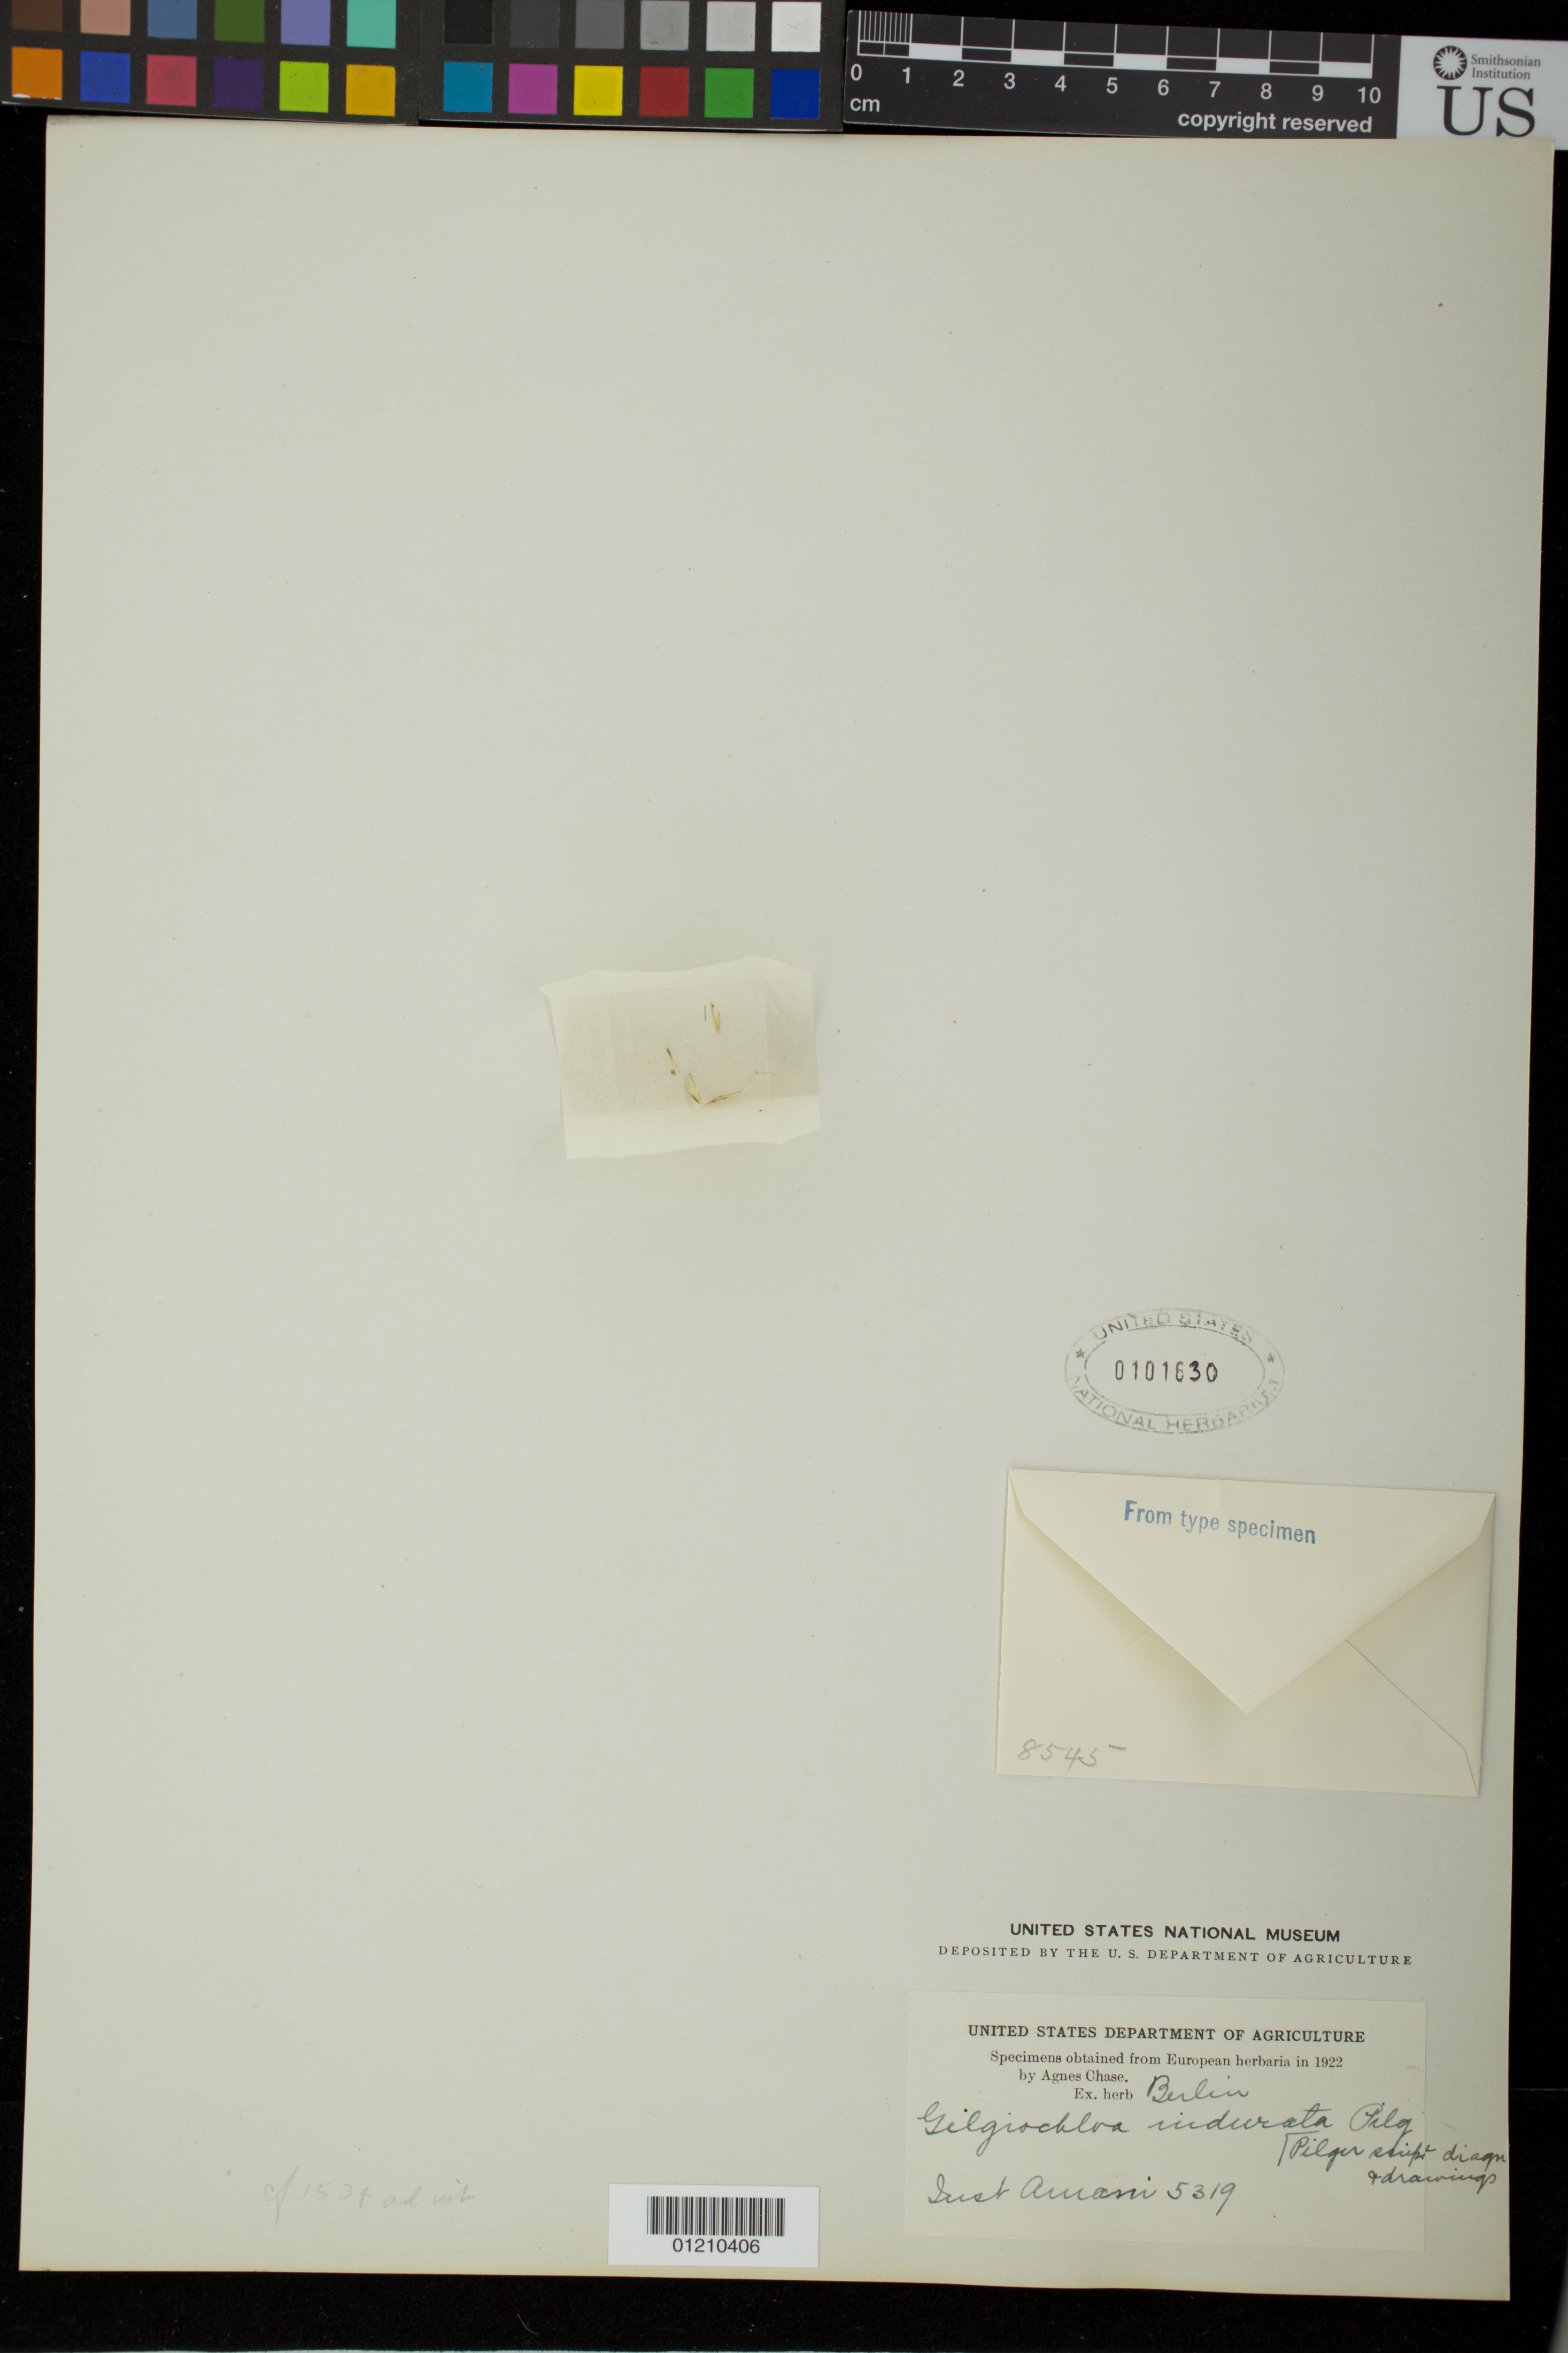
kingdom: Plantae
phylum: Tracheophyta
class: Liliopsida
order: Poales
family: Poaceae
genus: Gilgiochloa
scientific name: Gilgiochloa indurata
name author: Pilg.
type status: Type Collection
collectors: Amani Inst.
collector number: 5319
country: Kenya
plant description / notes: Fragmentary material of type specimen ex herb. Berlin.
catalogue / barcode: US 101630